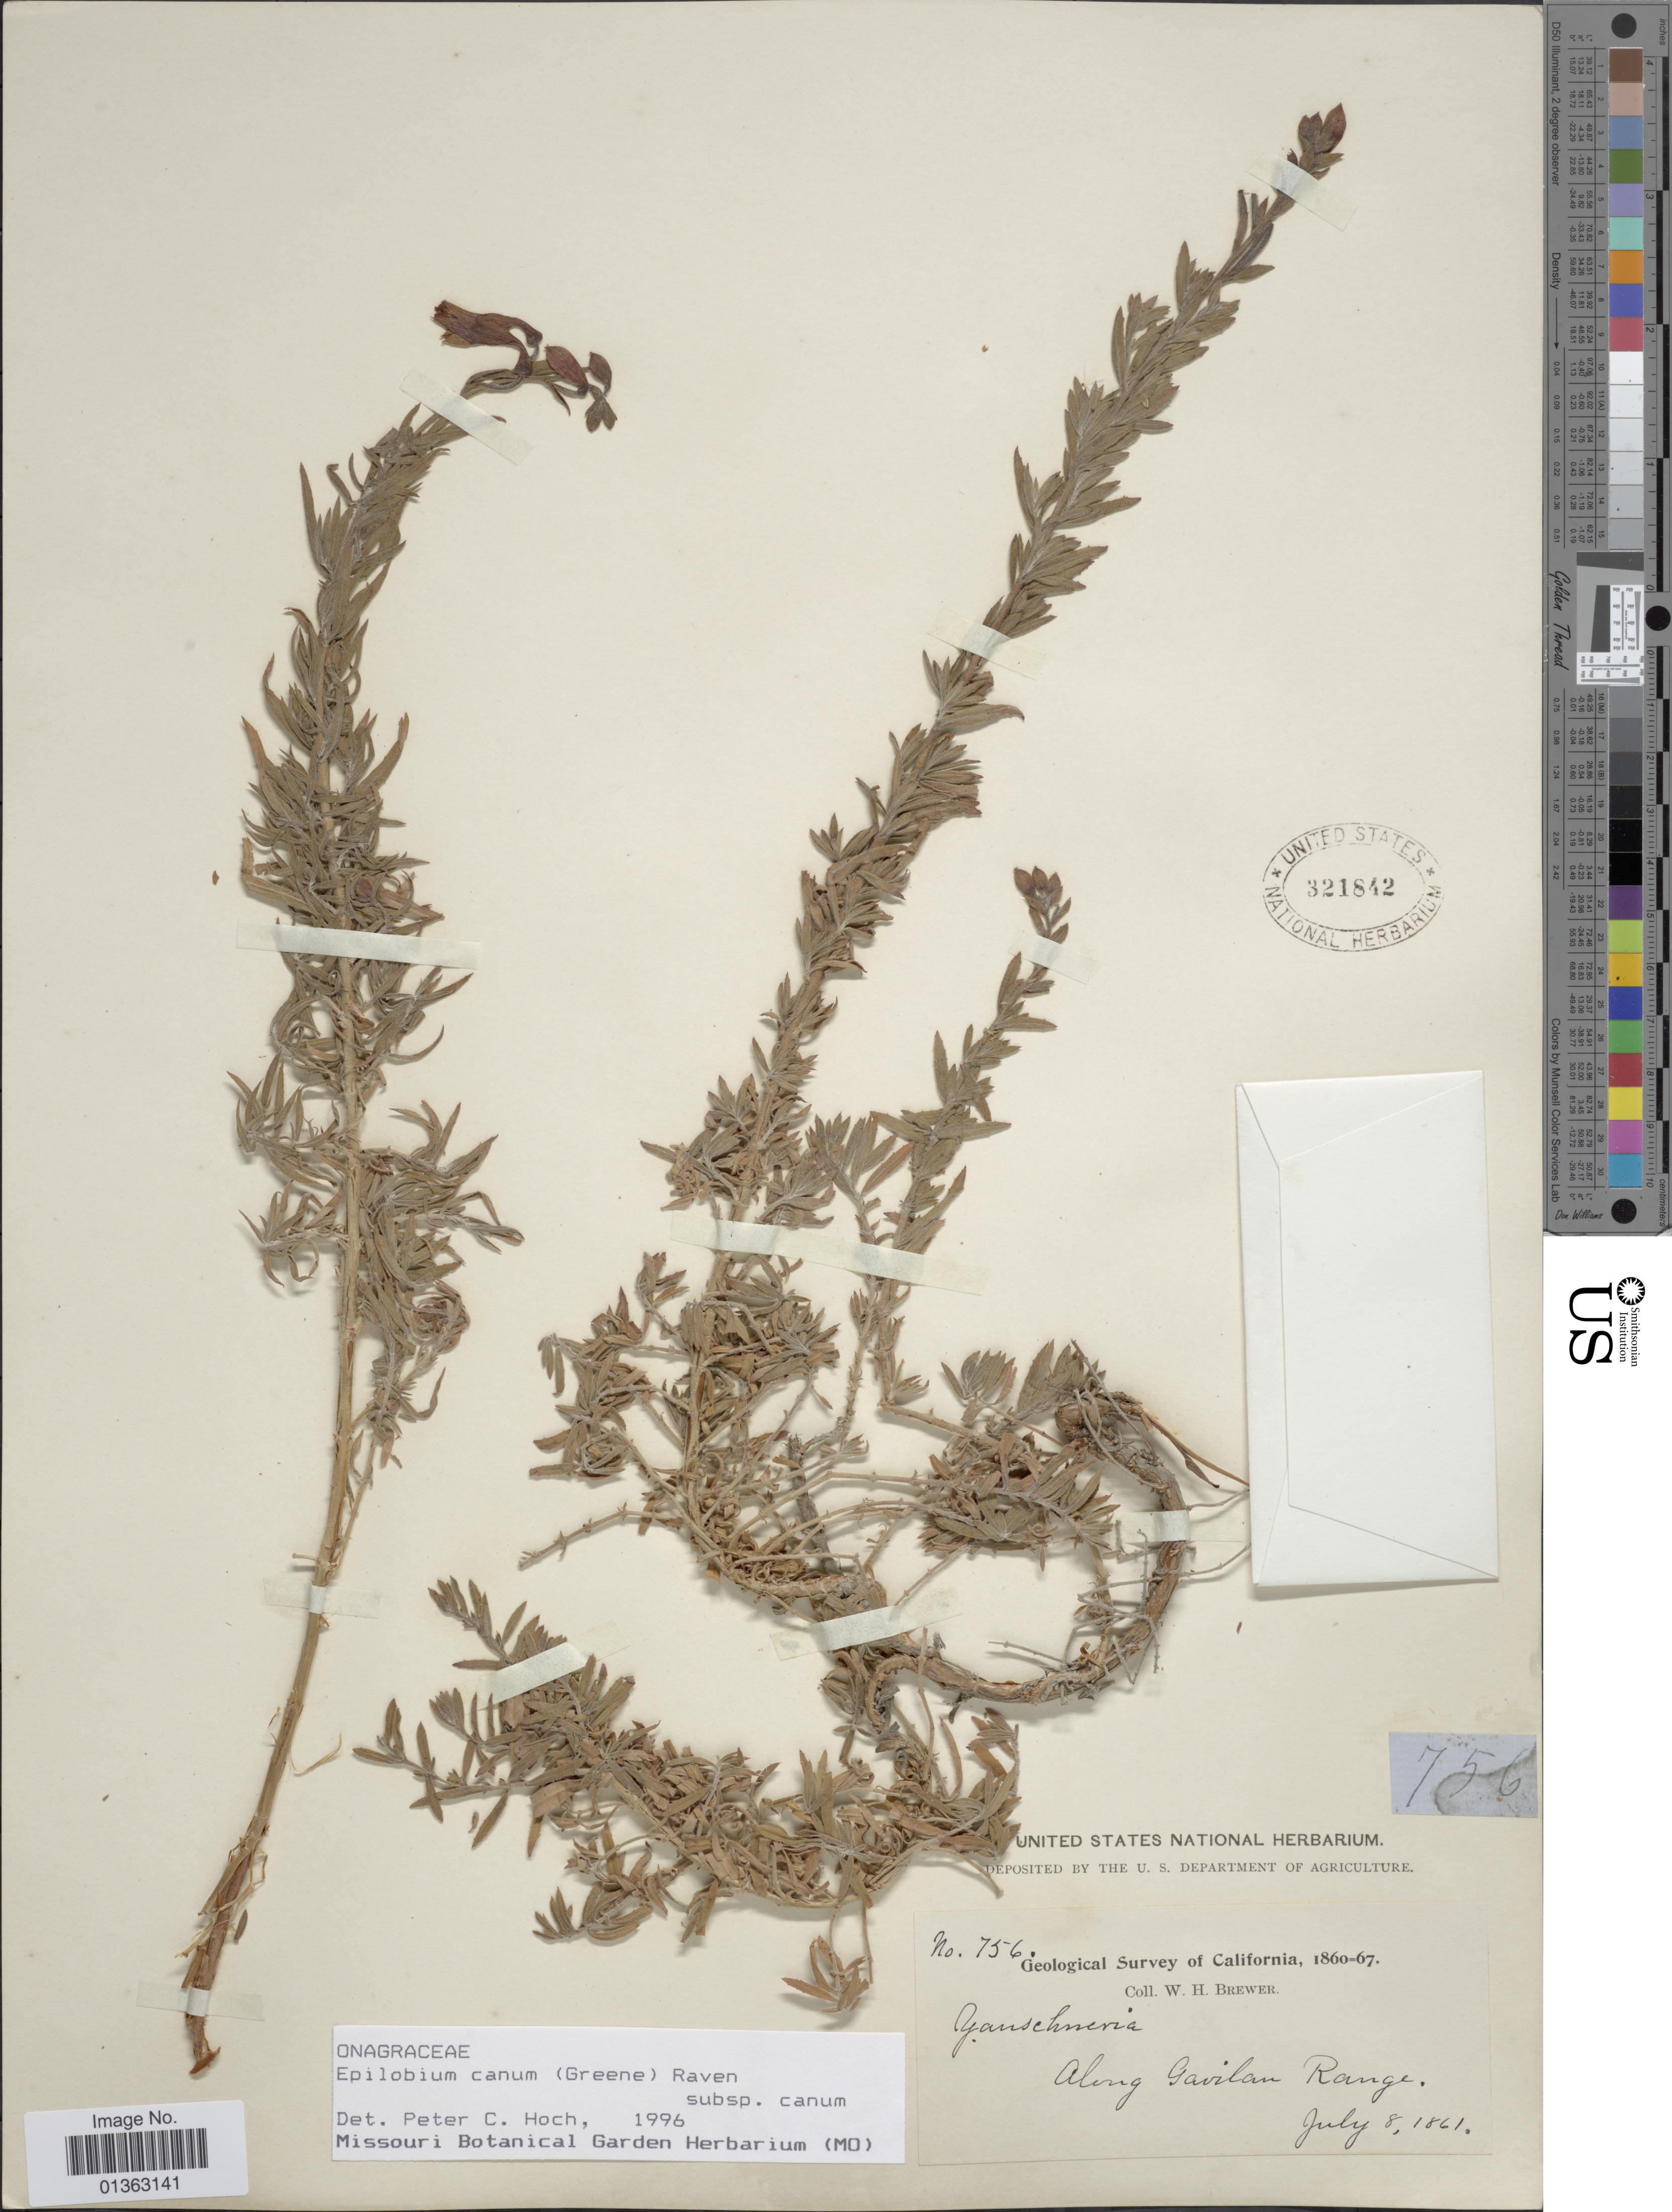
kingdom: Plantae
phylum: Tracheophyta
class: Magnoliopsida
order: Myrtales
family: Onagraceae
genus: Epilobium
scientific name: Epilobium canum subsp. canum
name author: (Greene) P.H. Raven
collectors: W. H. Brewer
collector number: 756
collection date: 1861-07-08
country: United States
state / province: California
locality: Along Gavilan Range.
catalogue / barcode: US 321842